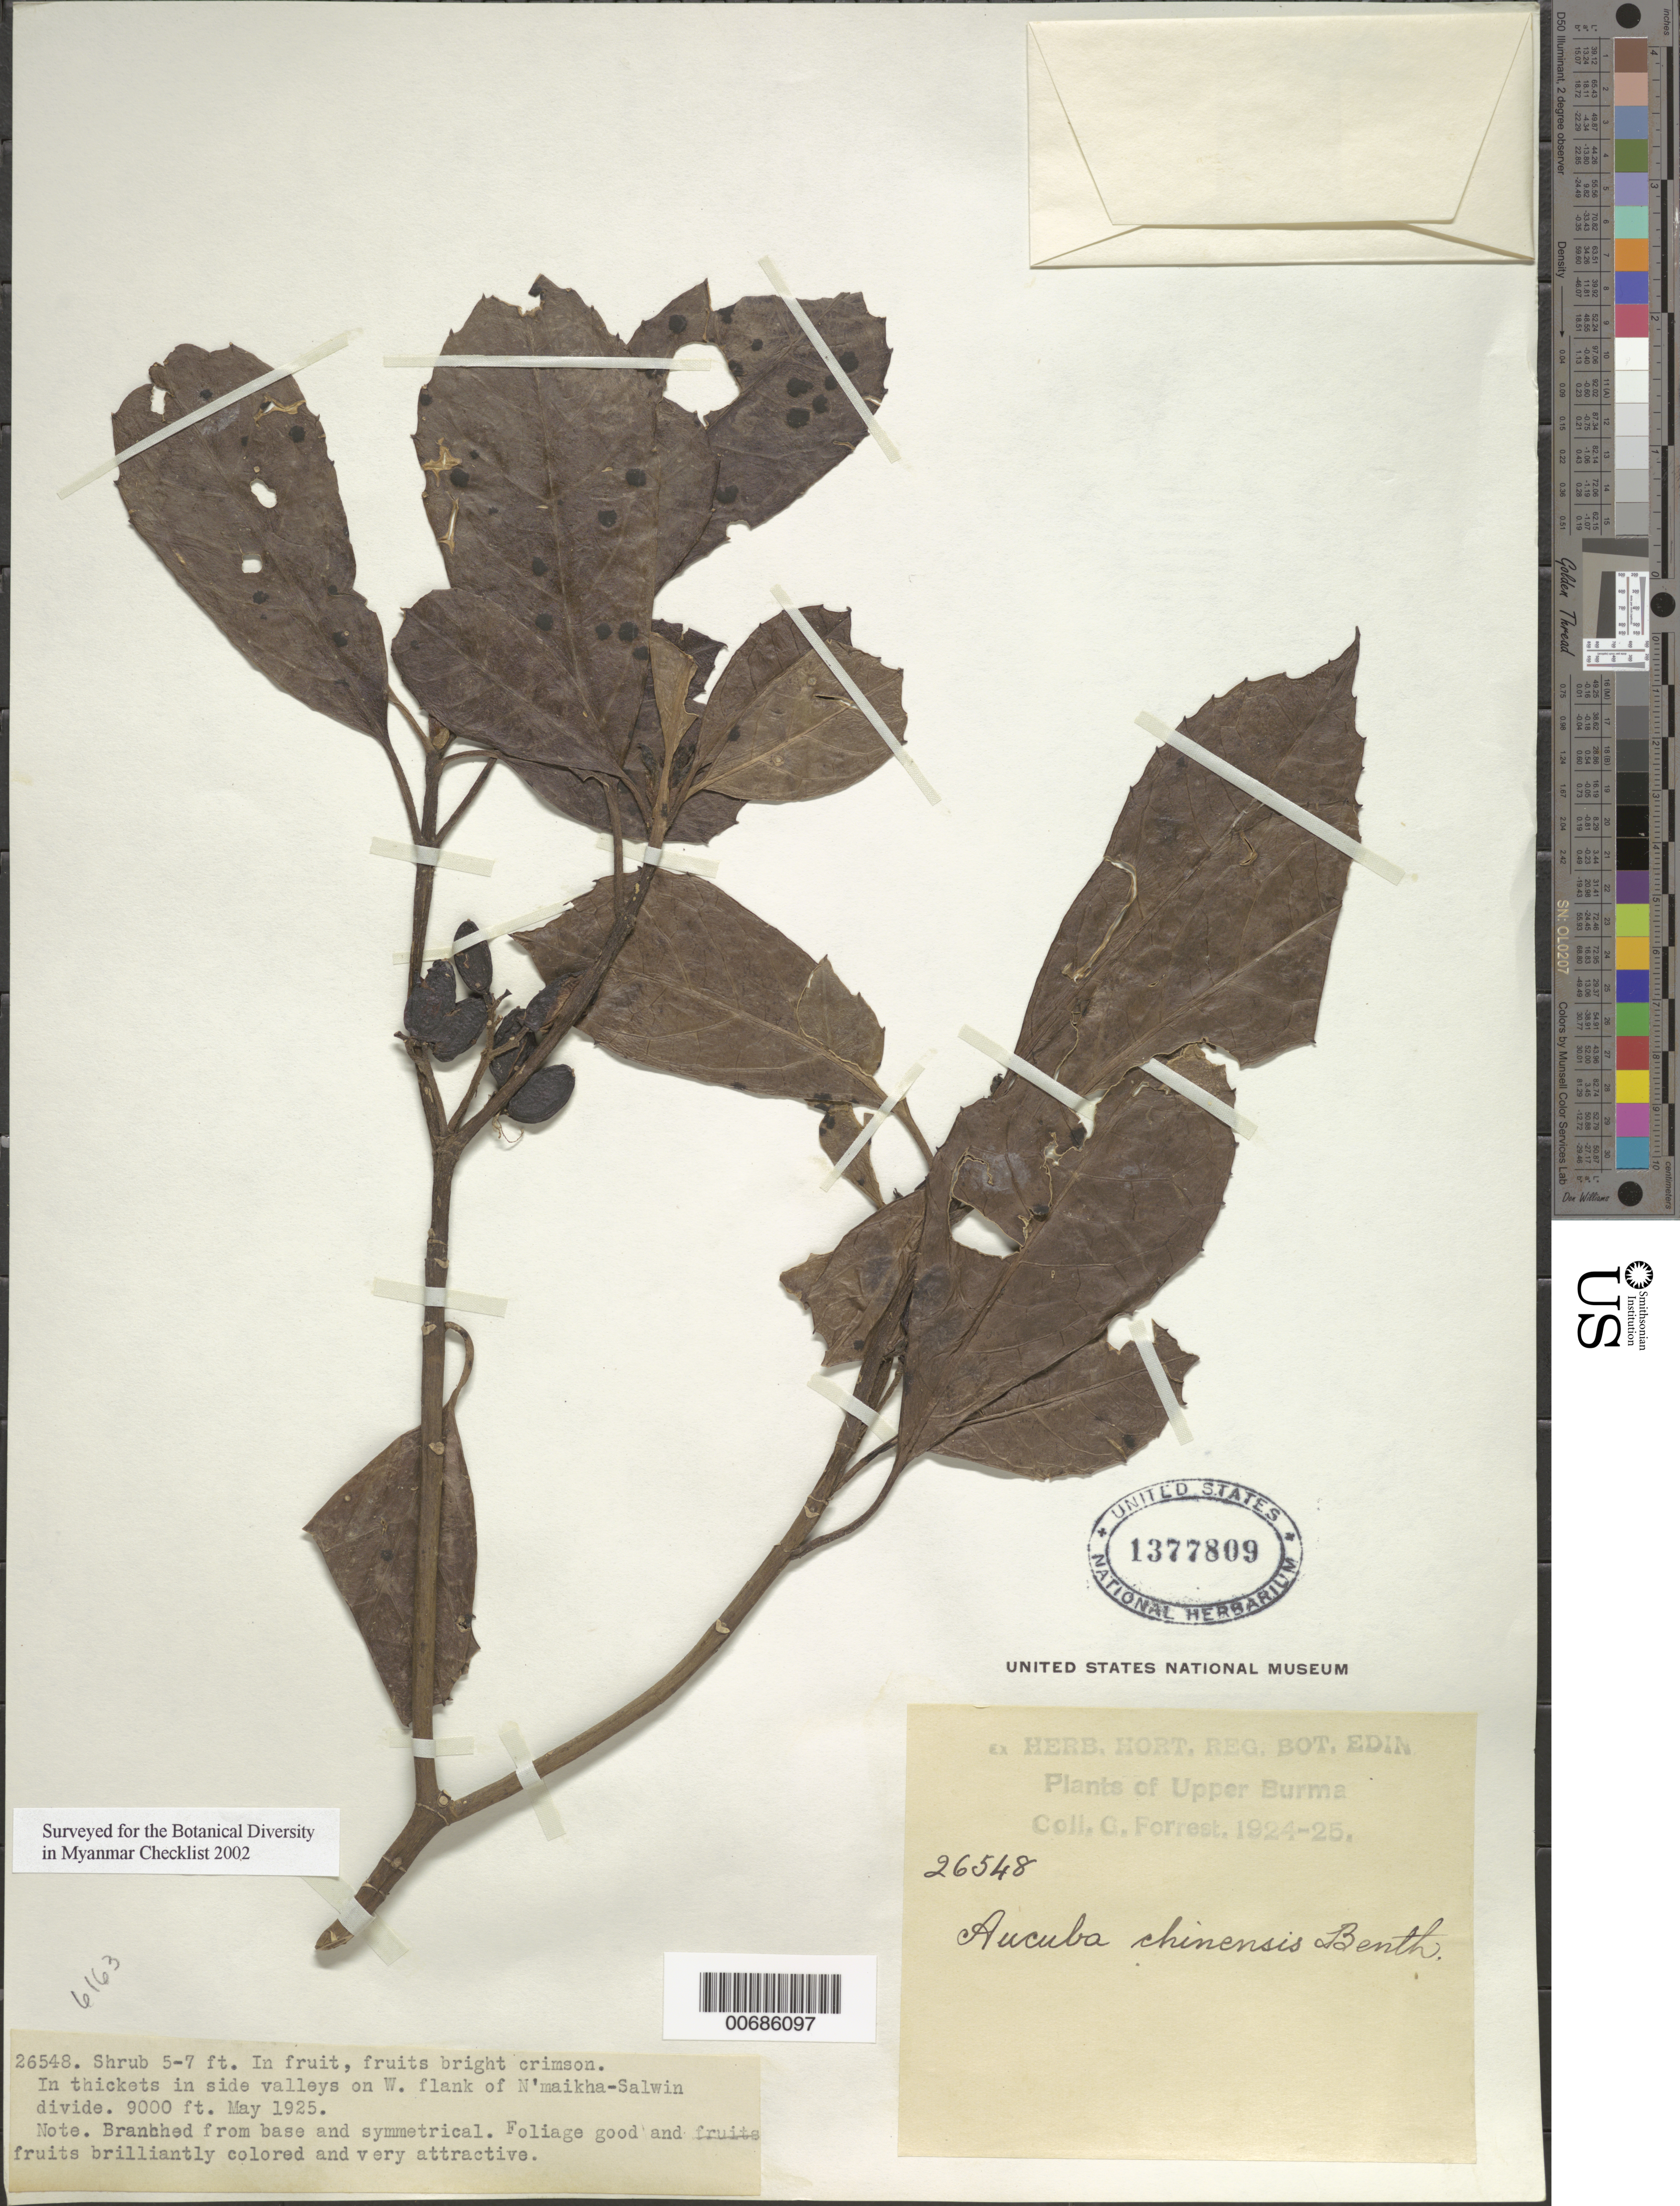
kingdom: Plantae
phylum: Tracheophyta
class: Magnoliopsida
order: Garryales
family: Garryaceae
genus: Aucuba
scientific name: Aucuba chinensis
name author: Benth.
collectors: G. Forrest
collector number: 26548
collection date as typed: May 1925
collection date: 1925-05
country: Myanmar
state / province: Kachin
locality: N'Maikha-Salwin divide, W flank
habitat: Thickets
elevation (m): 2743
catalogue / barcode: US 1377809